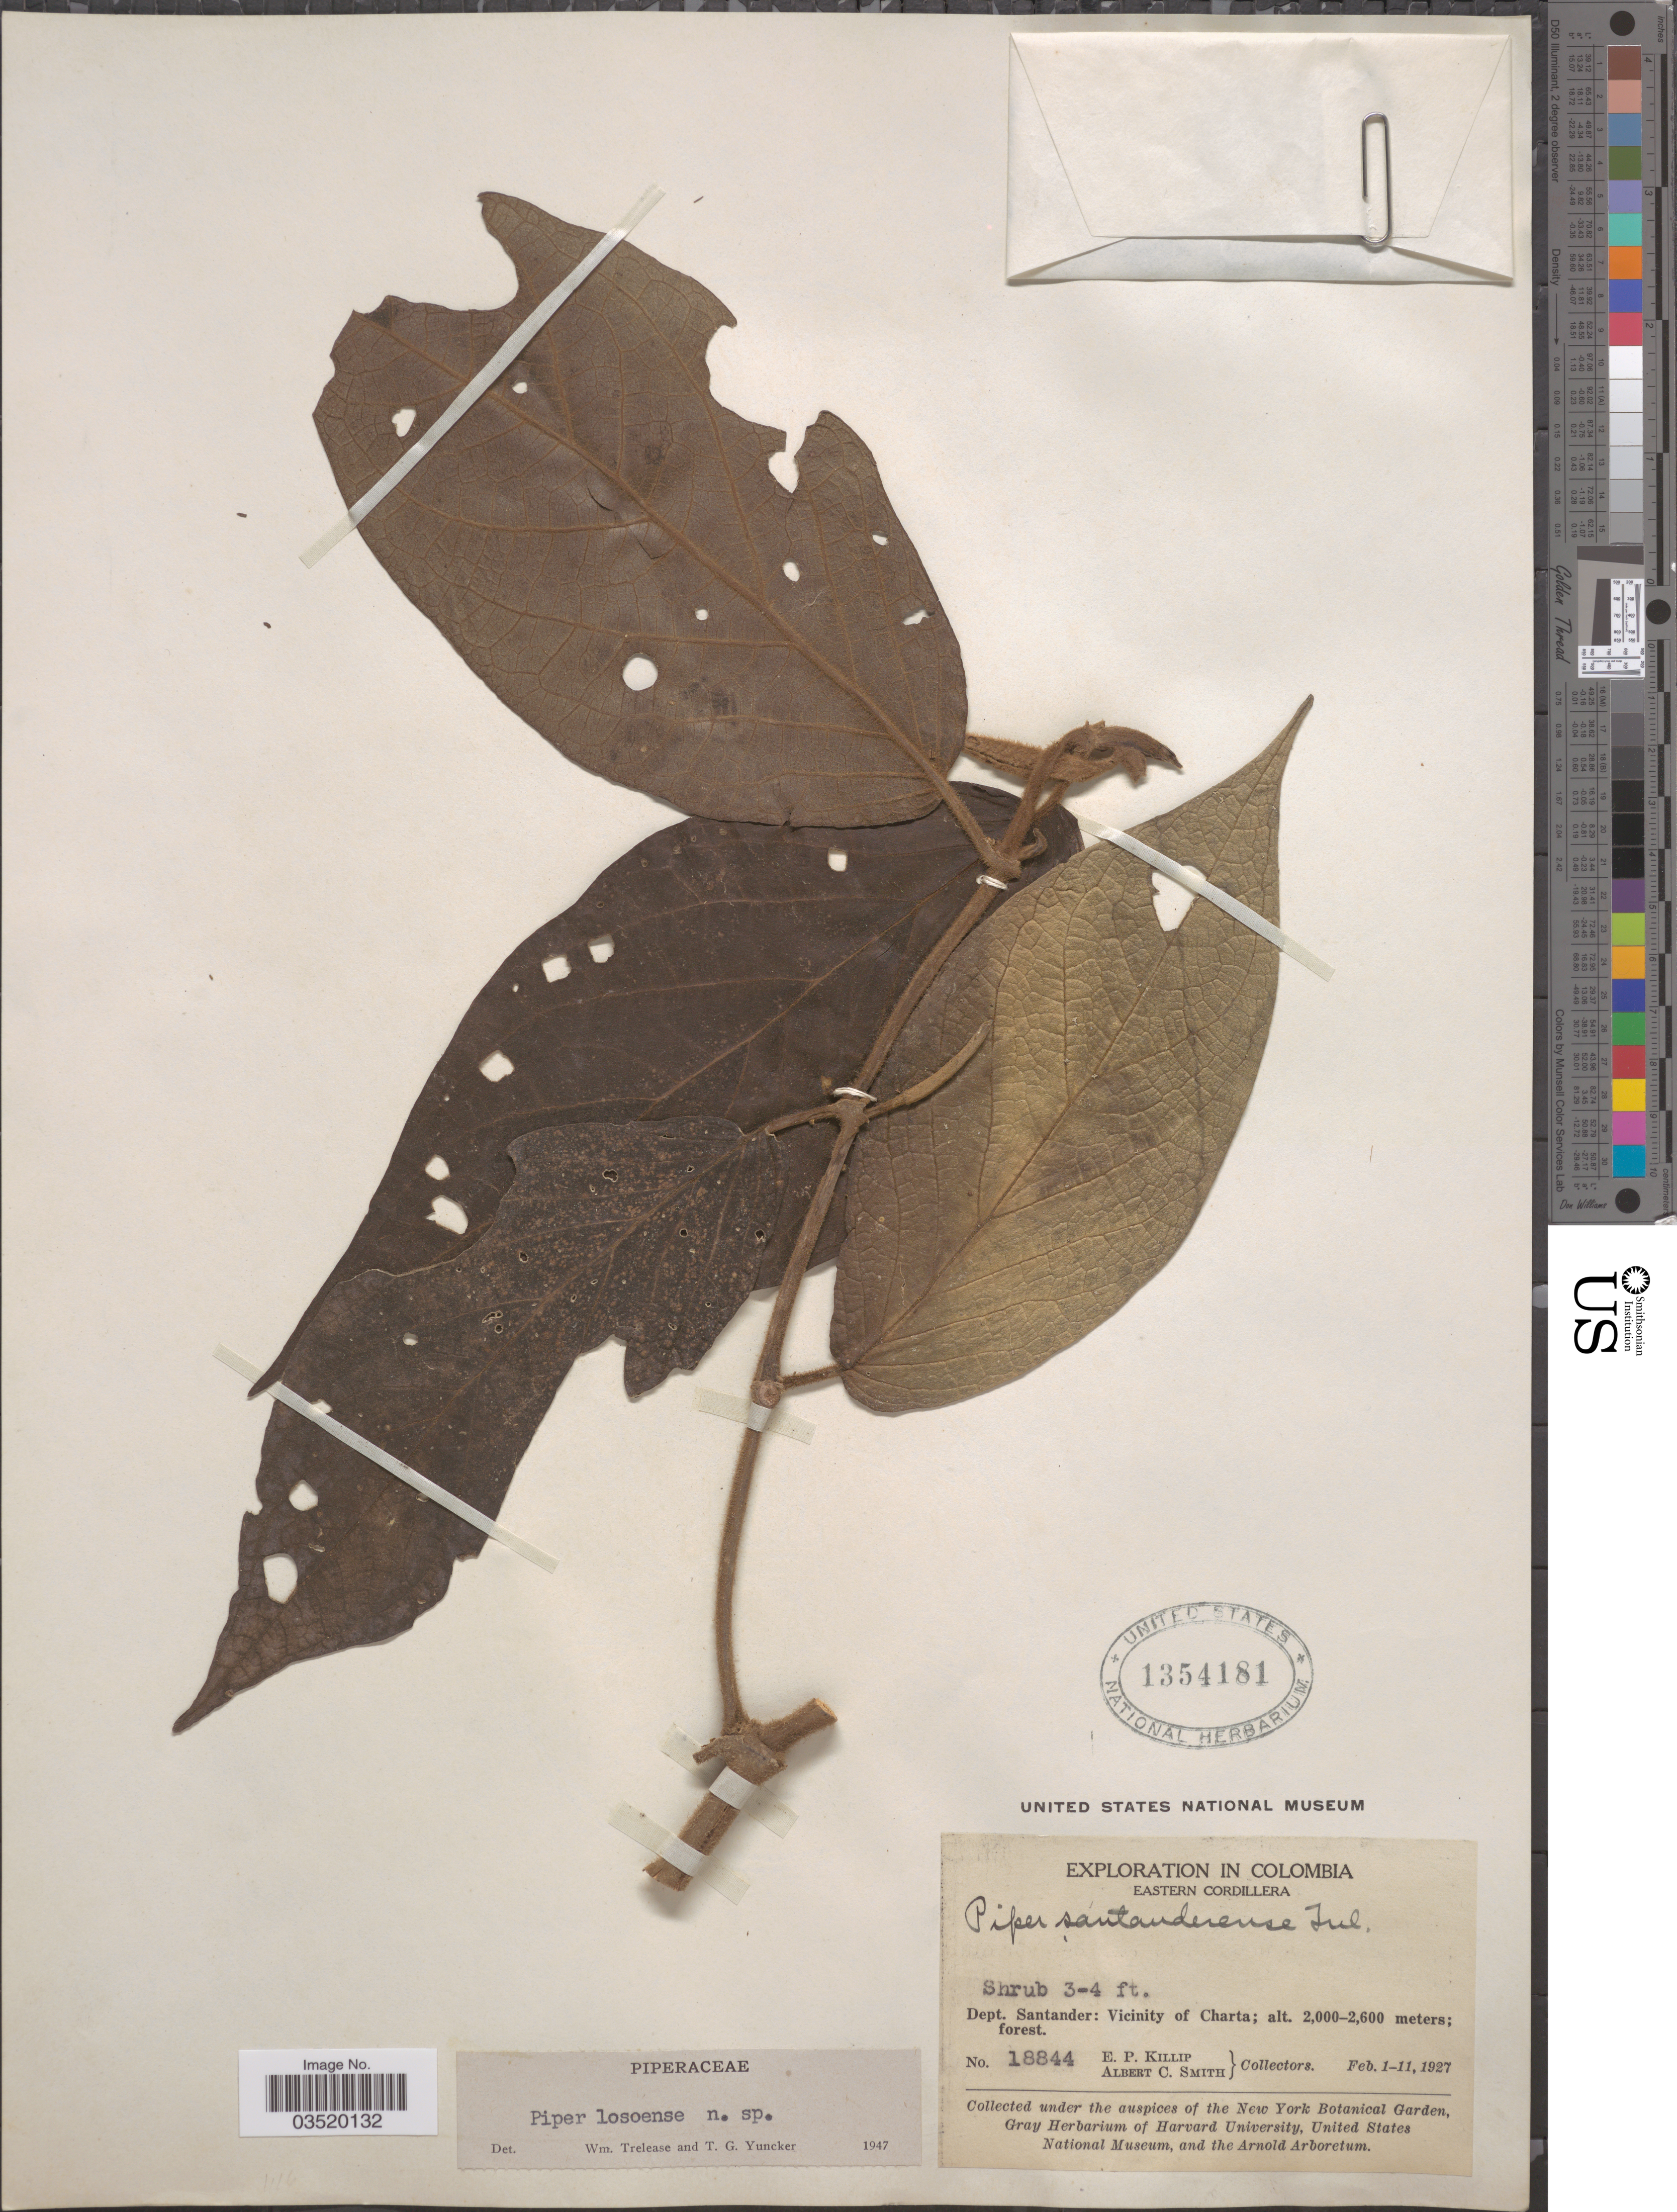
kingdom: Plantae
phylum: Tracheophyta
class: Magnoliopsida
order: Piperales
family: Piperaceae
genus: Piper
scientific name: Piper losoense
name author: Trel. & Yunck.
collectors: E. P. Killip & A. C. Smith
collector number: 18844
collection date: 1927-02-01/1927-02-11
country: Colombia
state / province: Santander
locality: Eastern Cordillera. Dept. Santander: Vicinity of Charta.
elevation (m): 2000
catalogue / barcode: US 1354181